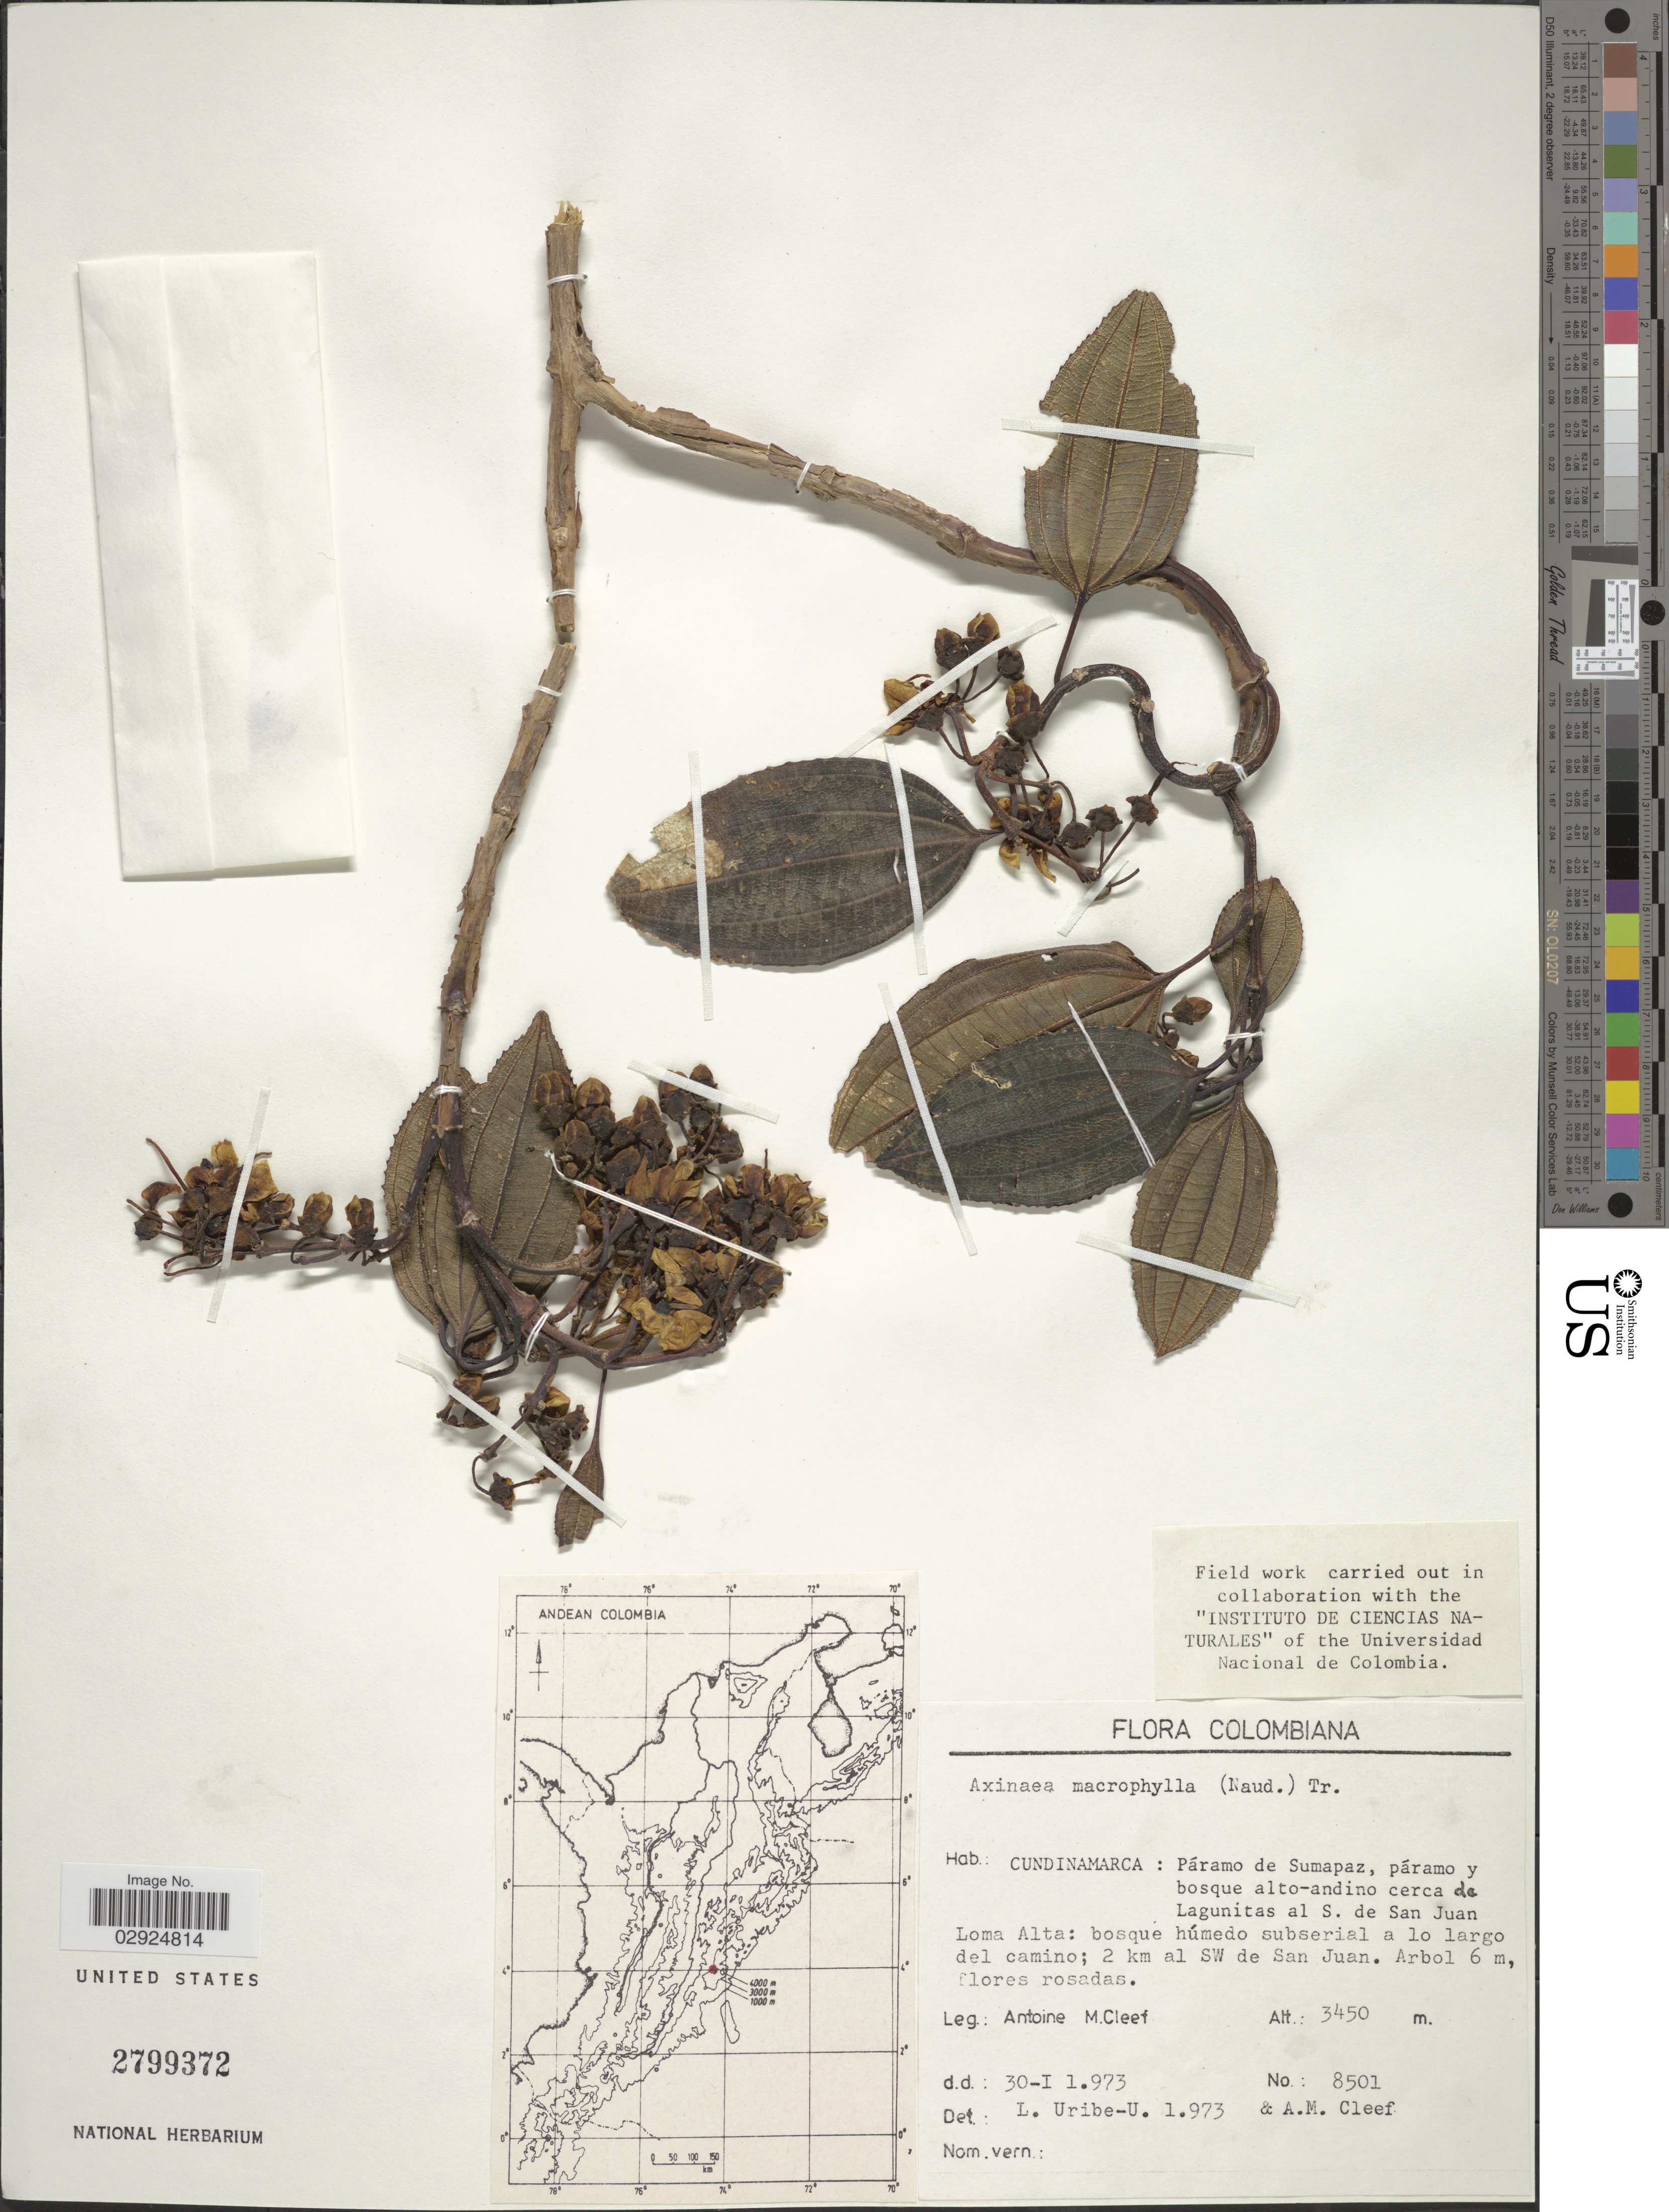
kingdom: Plantae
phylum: Tracheophyta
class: Magnoliopsida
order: Myrtales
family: Melastomataceae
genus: Axinaea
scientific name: Axinaea macrophylla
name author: (Naudin) Triana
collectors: A. M. Cleef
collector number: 1973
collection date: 1973-01-30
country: Colombia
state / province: Cundinamarca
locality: Cundinamarca: Páramo de Sumapaz, páramo y boque alto-andino cerca de Lagunitas al S. de San Juan. Loma Alta: bosque húmedo subserial a lo largo del camino; 2 km al SW de San Juan.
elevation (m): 3450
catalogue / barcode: US 2799372